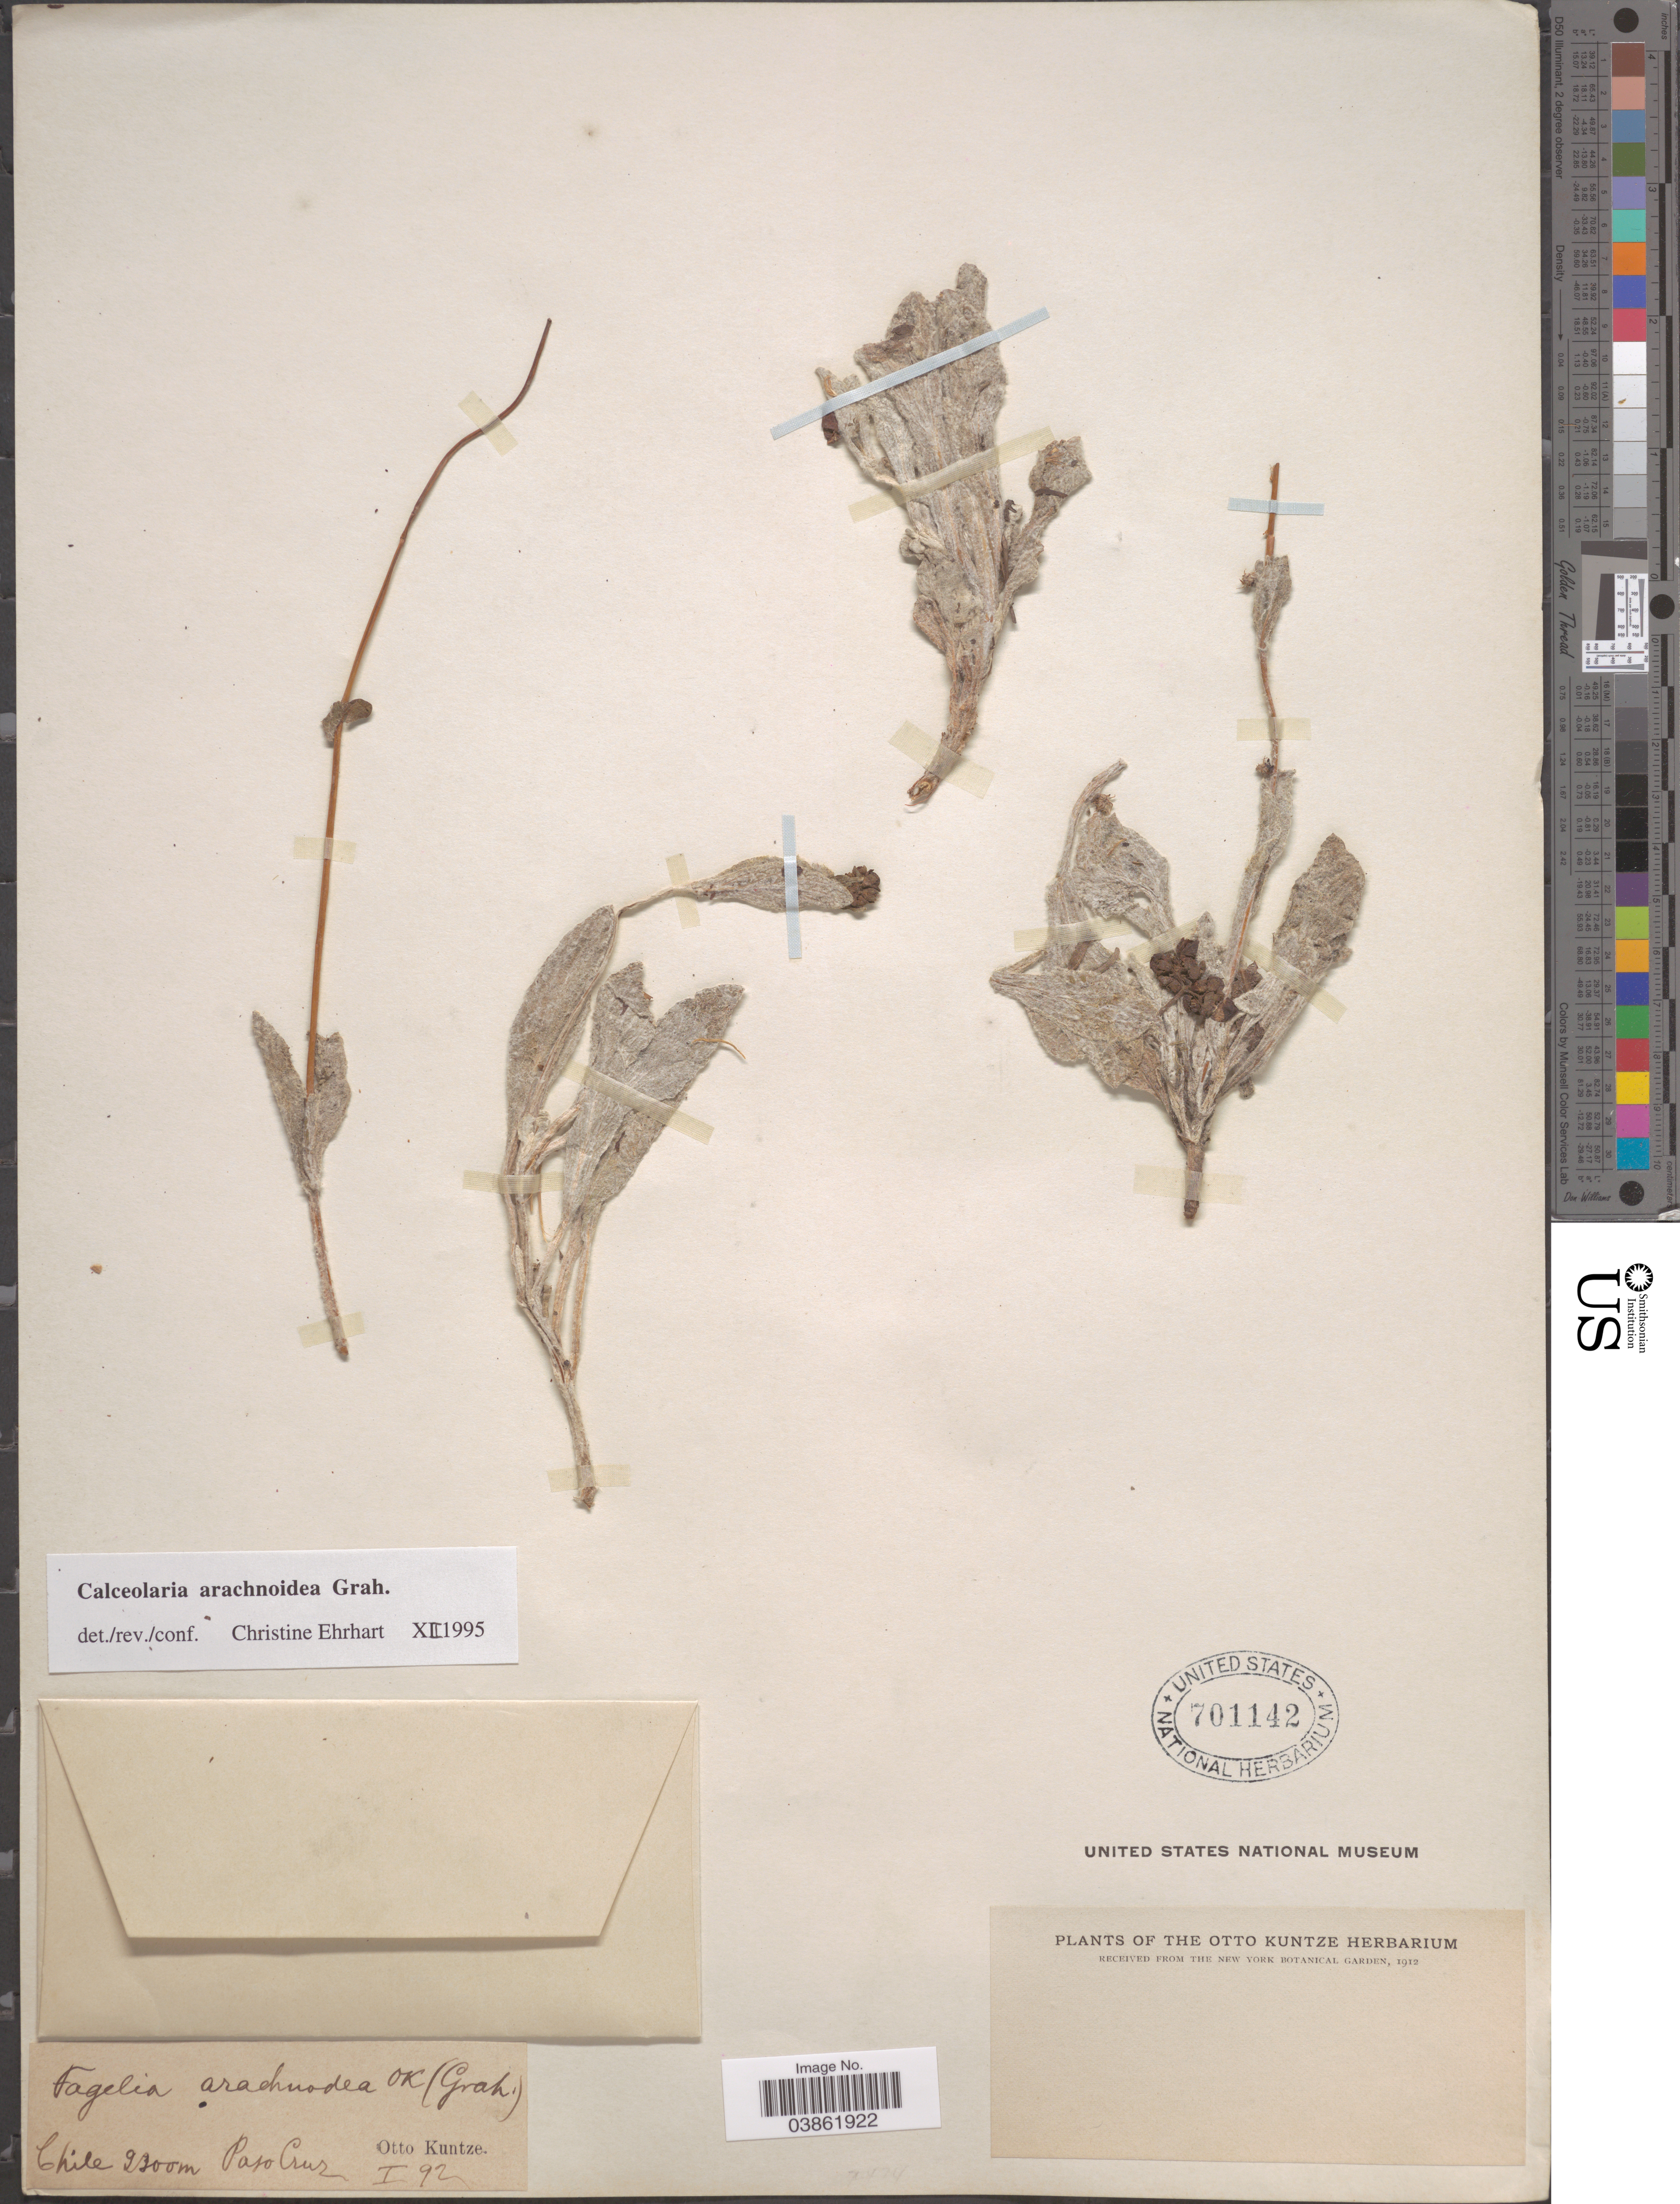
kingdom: Plantae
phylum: Tracheophyta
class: Magnoliopsida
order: Lamiales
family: Calceolariaceae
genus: Calceolaria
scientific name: Calceolaria arachnoidea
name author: Graham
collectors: C.E.O. Kuntze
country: Chile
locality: Paso Cruz.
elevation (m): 2300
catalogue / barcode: US 701142